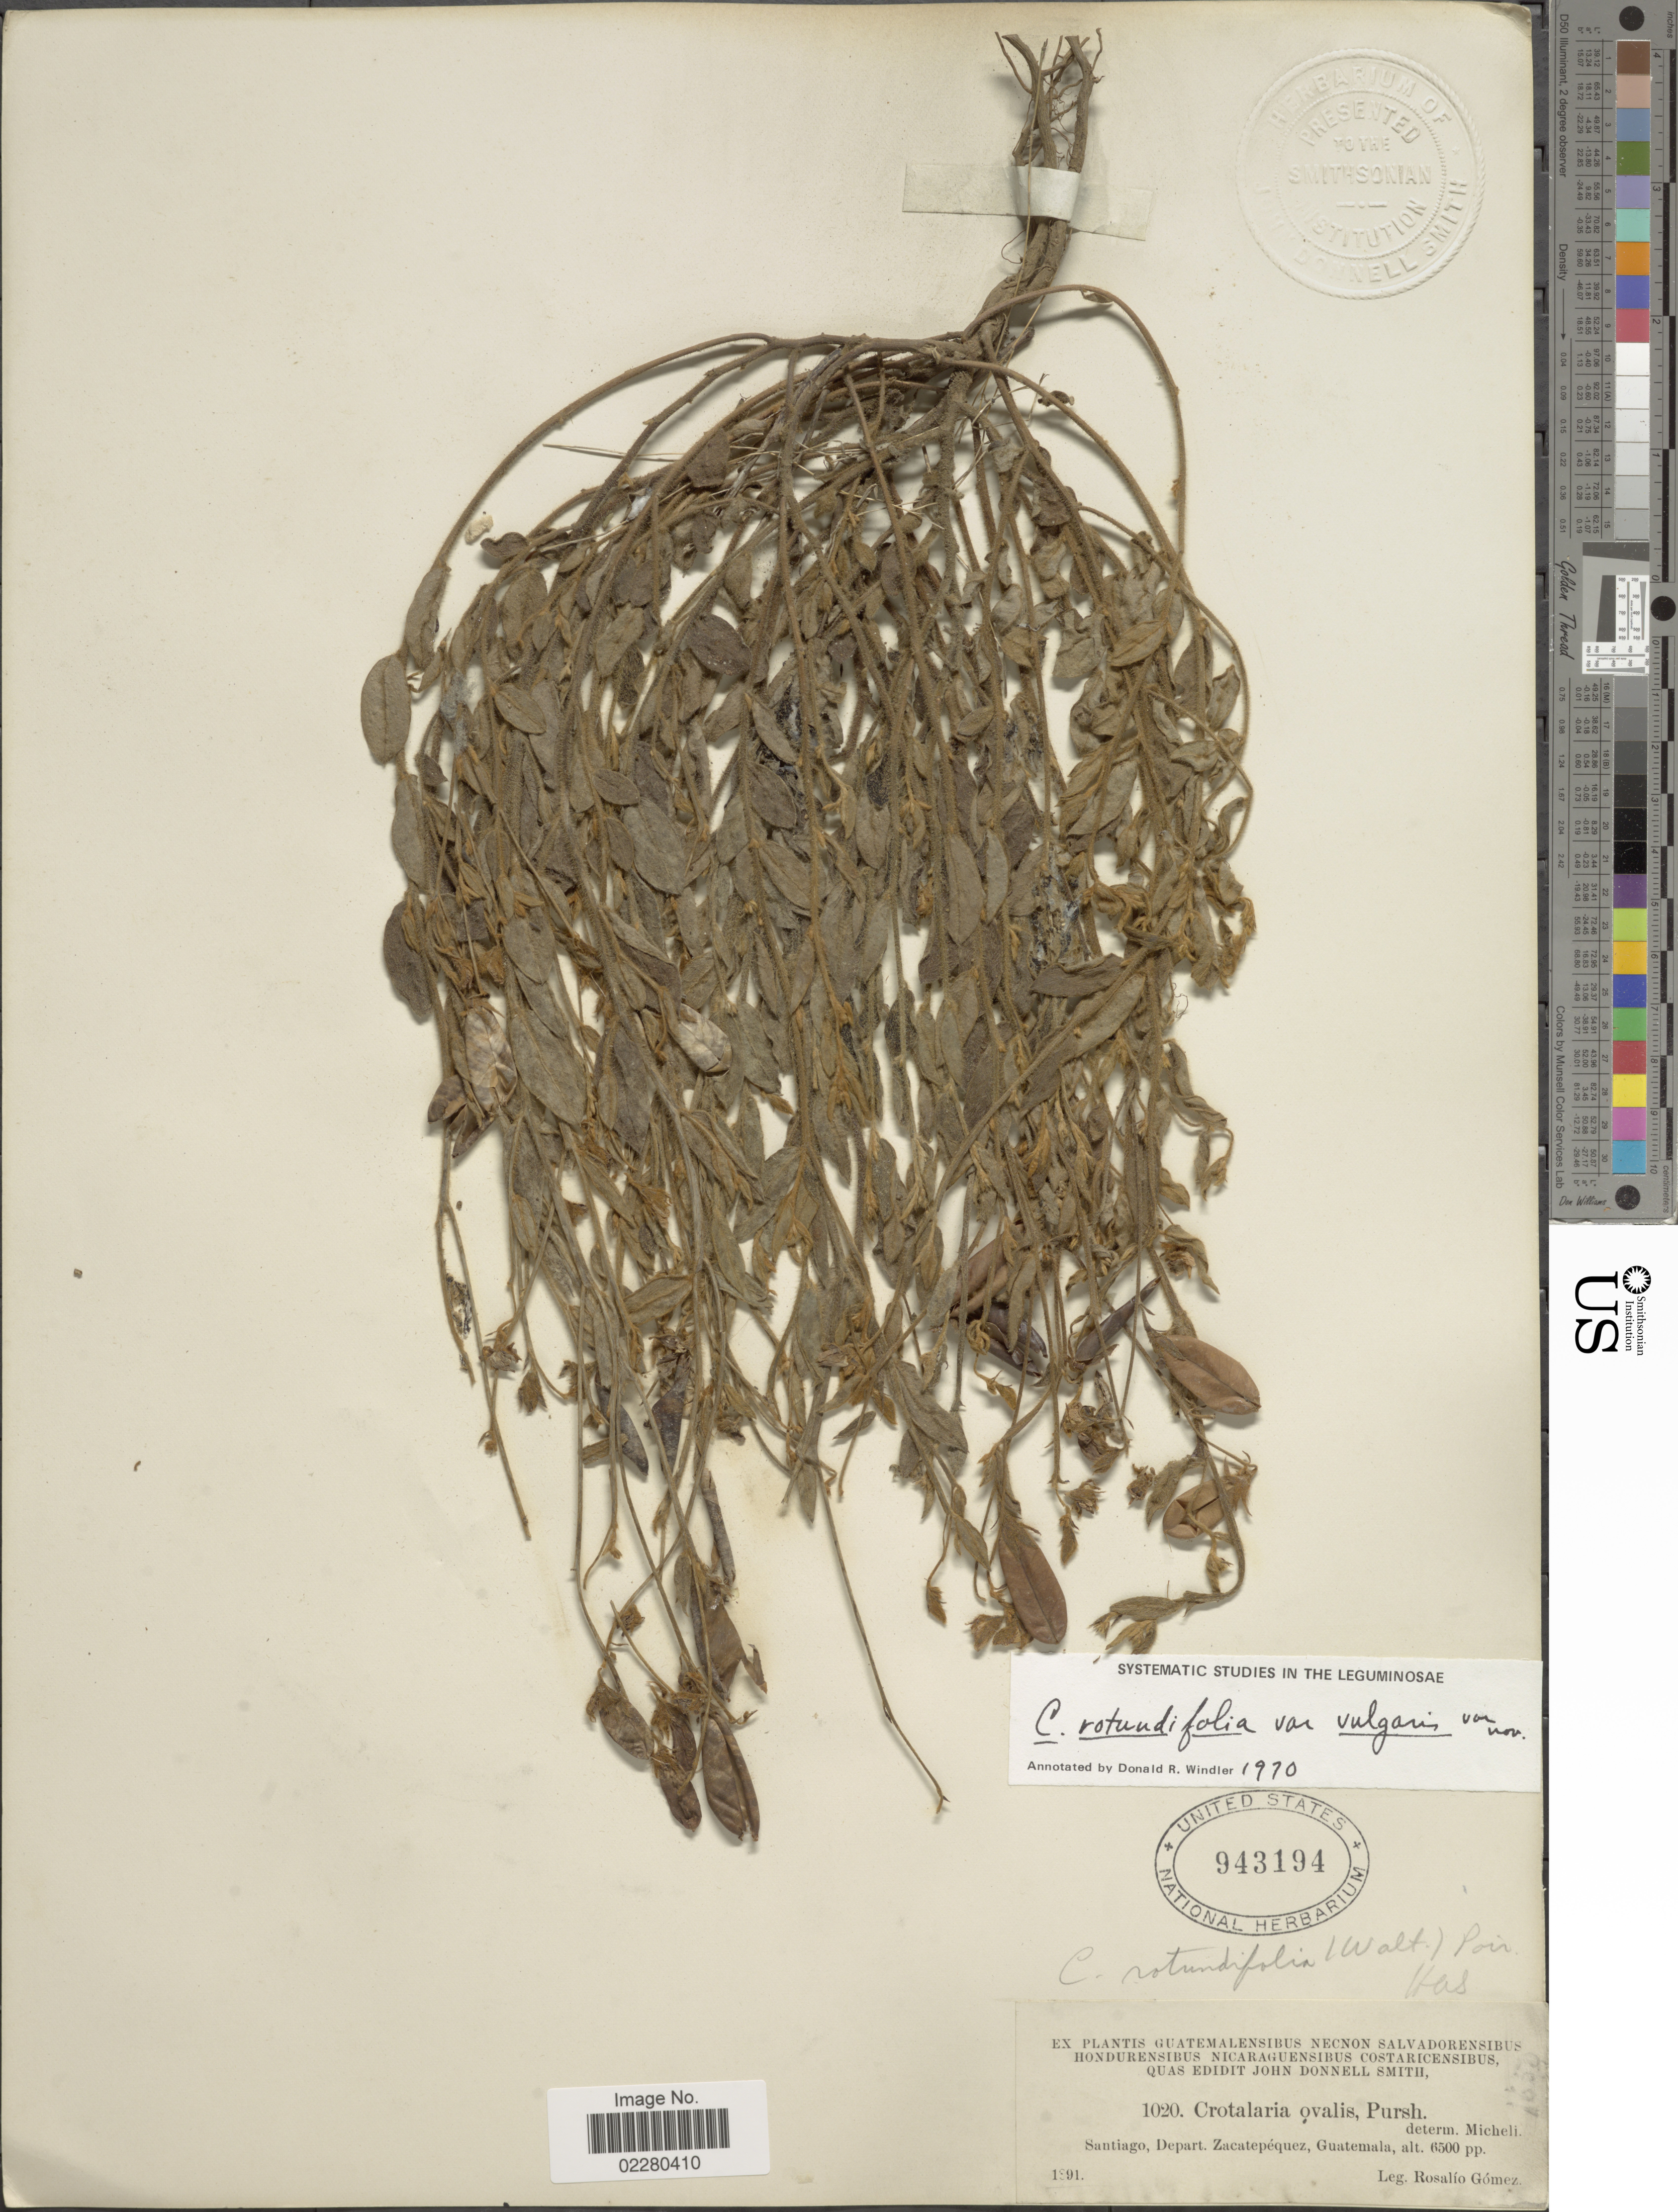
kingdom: Plantae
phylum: Tracheophyta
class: Magnoliopsida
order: Fabales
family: Fabaceae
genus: Crotalaria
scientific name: Crotalaria rotundifolia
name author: Walter ex J.F. Gmel.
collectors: R. Gómez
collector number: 1020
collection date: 1891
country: Guatemala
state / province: Sacatepéquez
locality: Santiago, Depart. Zacatepéquez, Guatemala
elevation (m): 1981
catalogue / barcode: US 943194